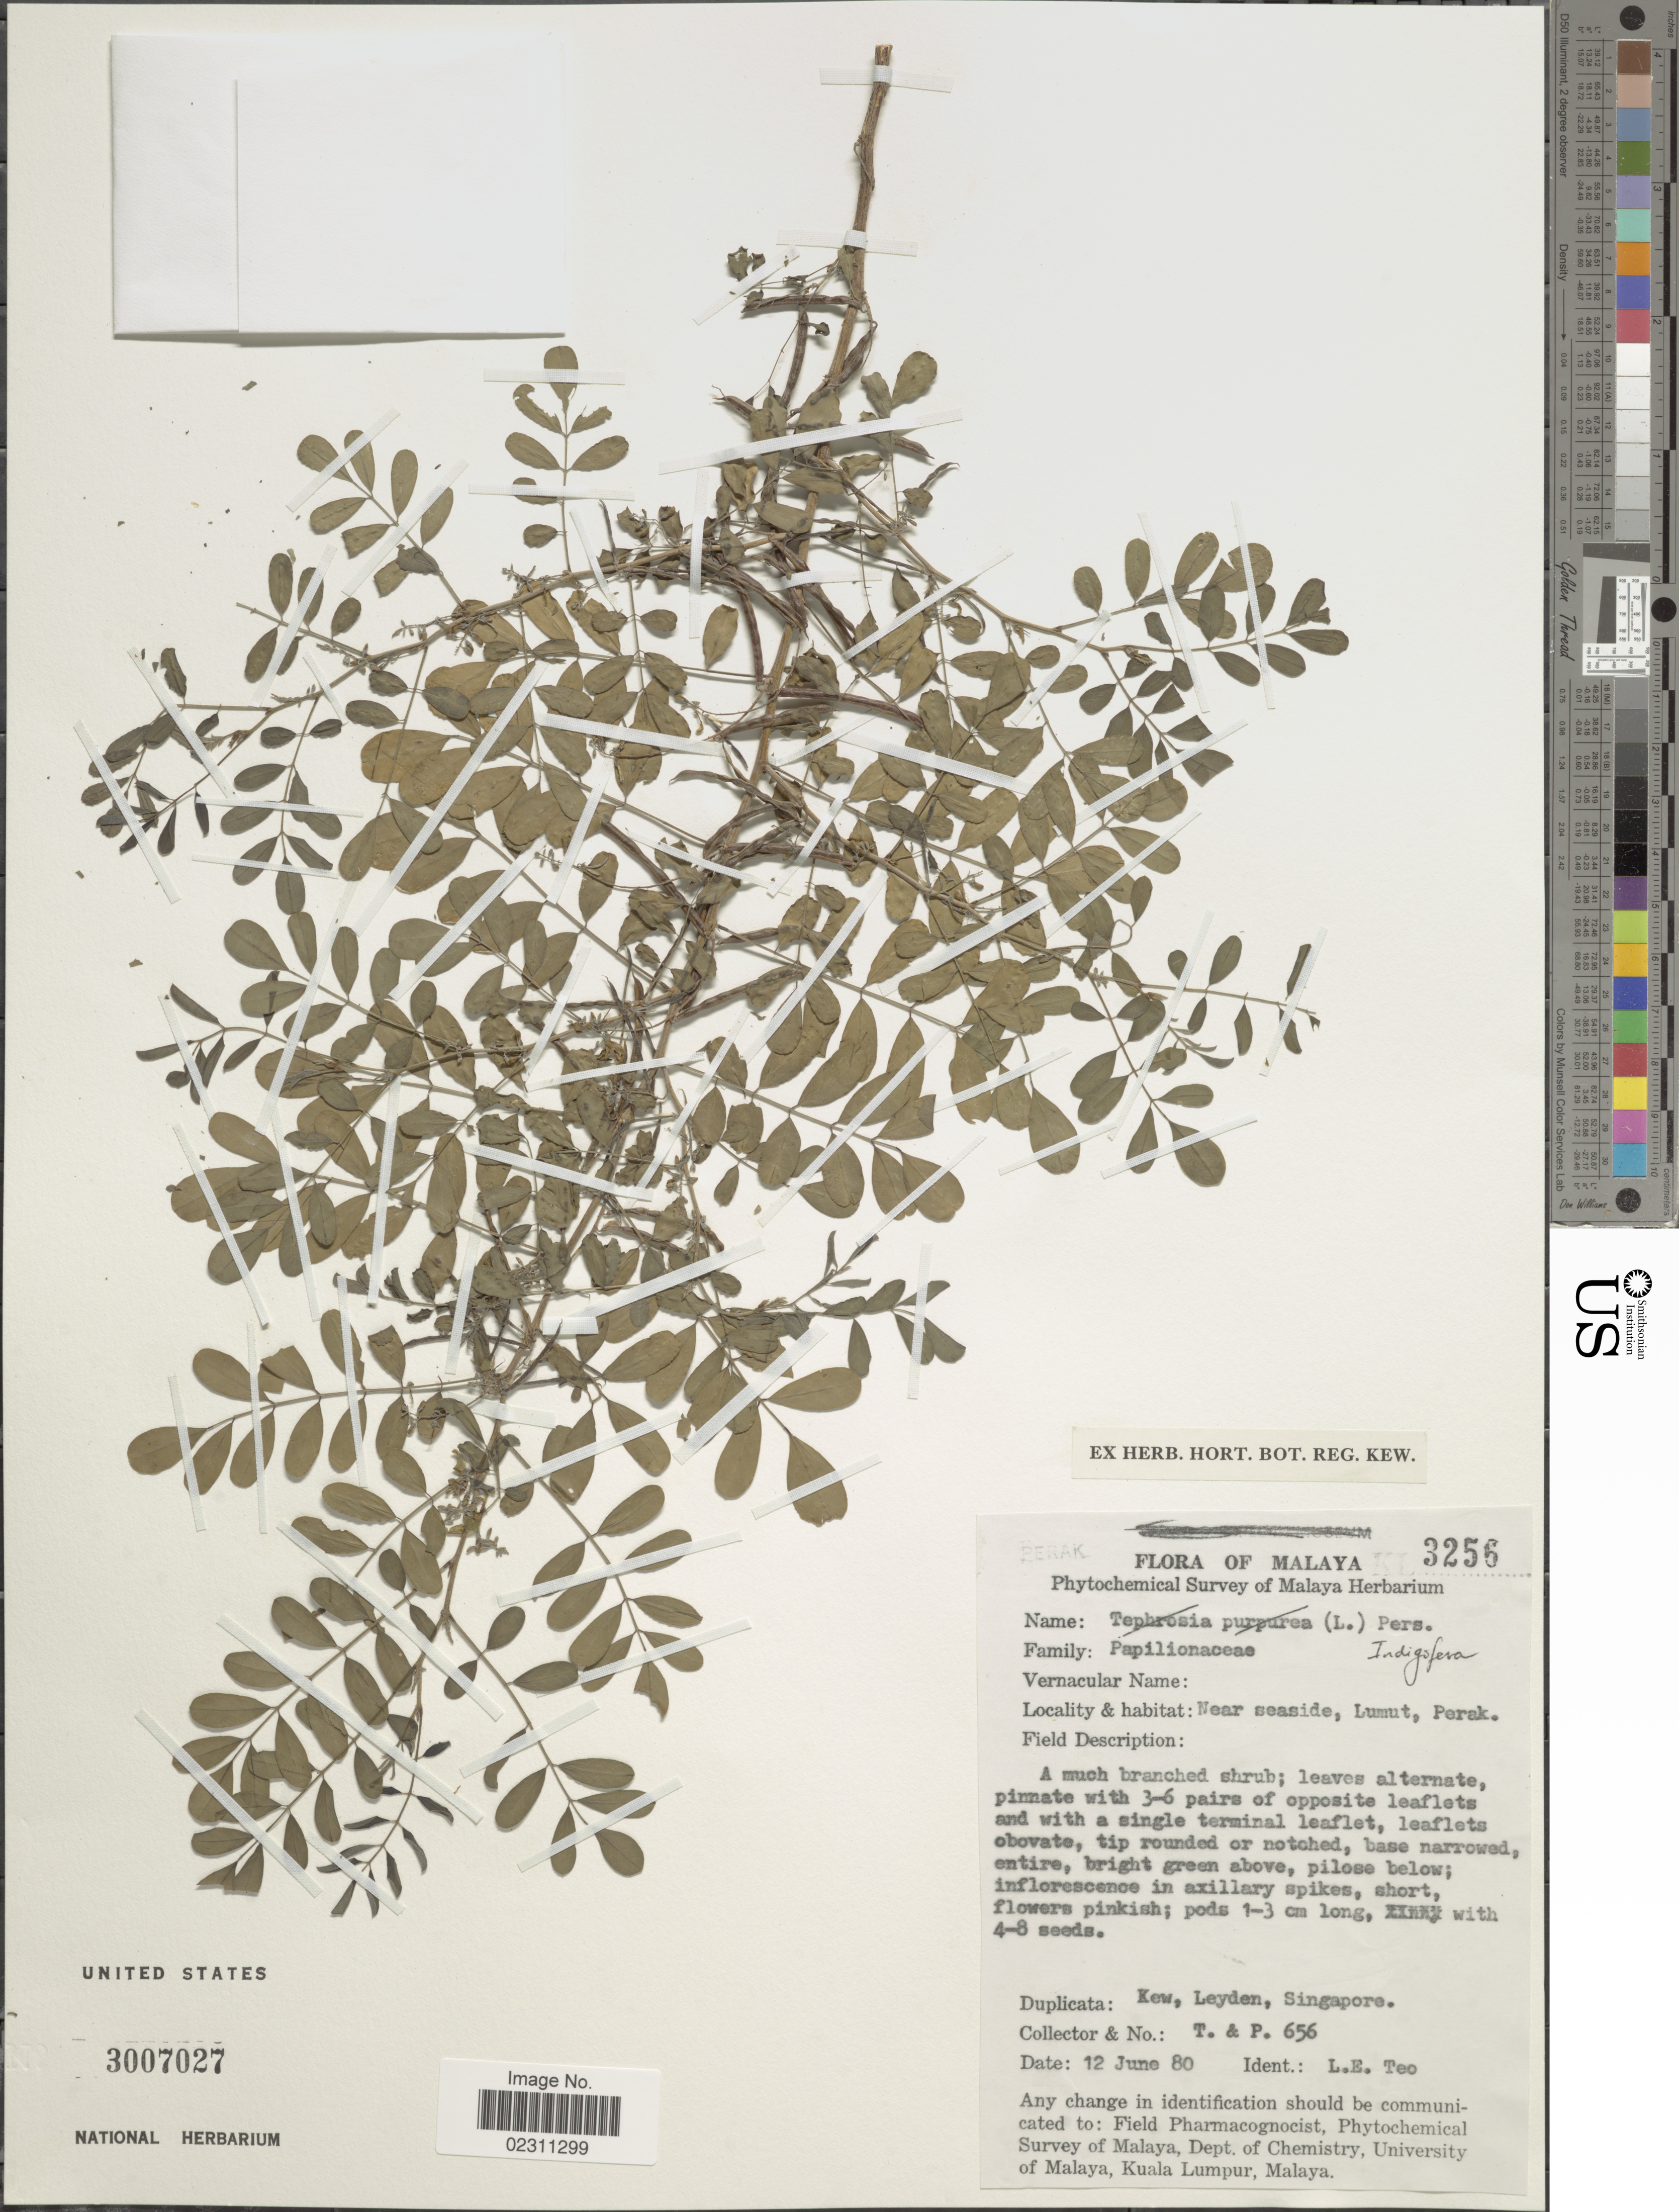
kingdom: Plantae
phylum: Tracheophyta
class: Magnoliopsida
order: Fabales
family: Fabaceae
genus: Indigofera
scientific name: Indigofera sp.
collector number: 656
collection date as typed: Transcribed d/m/y: 12/6/80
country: Malaysia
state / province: Perak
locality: Near seaside, Lumut, Perak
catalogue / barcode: US 3007027